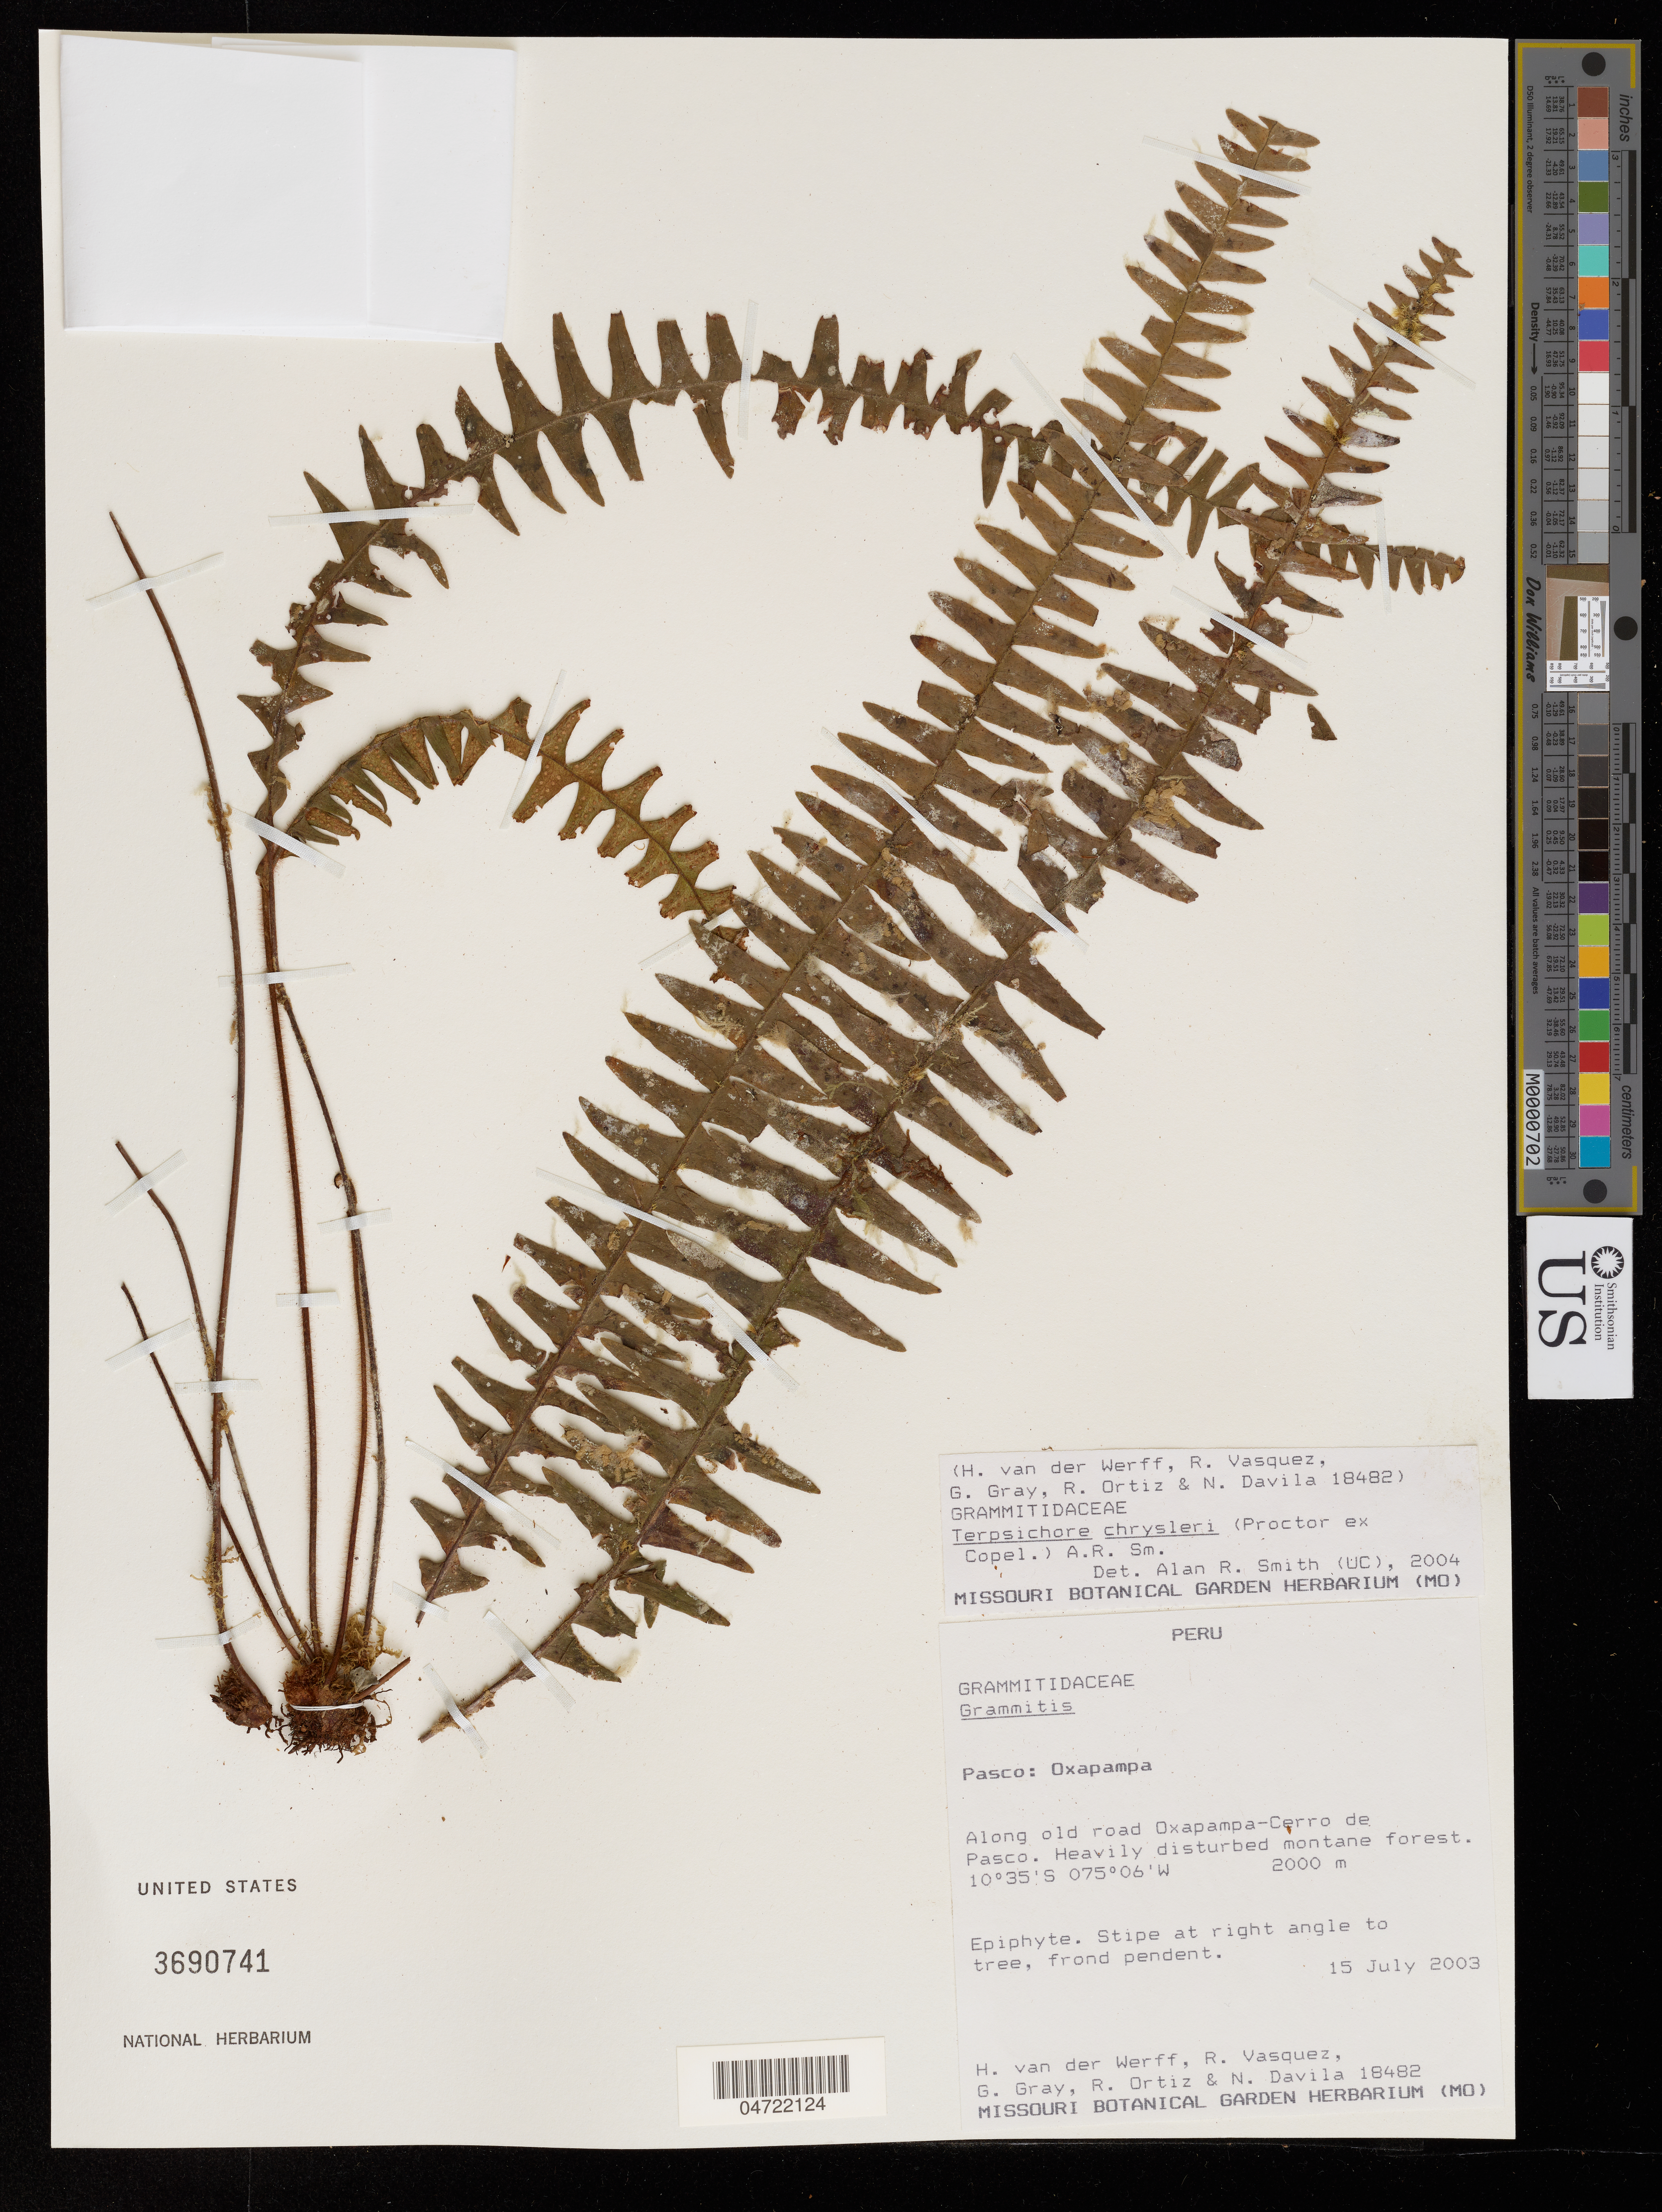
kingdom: Plantae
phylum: Tracheophyta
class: Polypodiopsida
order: Polypodiales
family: Polypodiaceae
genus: Terpsichore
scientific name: Terpsichore chrysleri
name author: (Copel.) A.R. Sm.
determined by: Smith, Alan R., (UC)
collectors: H. van der Werff, R. Vásquez, G. M. Gray, R. Tún Ortiz & N. Davila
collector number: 18482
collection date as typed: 15 Jul 2003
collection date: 2003-07-15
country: Peru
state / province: Pasco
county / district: Oxapampa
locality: Along old road Oxapampa-Cerro de Pasco.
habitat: Heavily disturbed montain forest.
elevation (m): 2000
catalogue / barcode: US 3690741